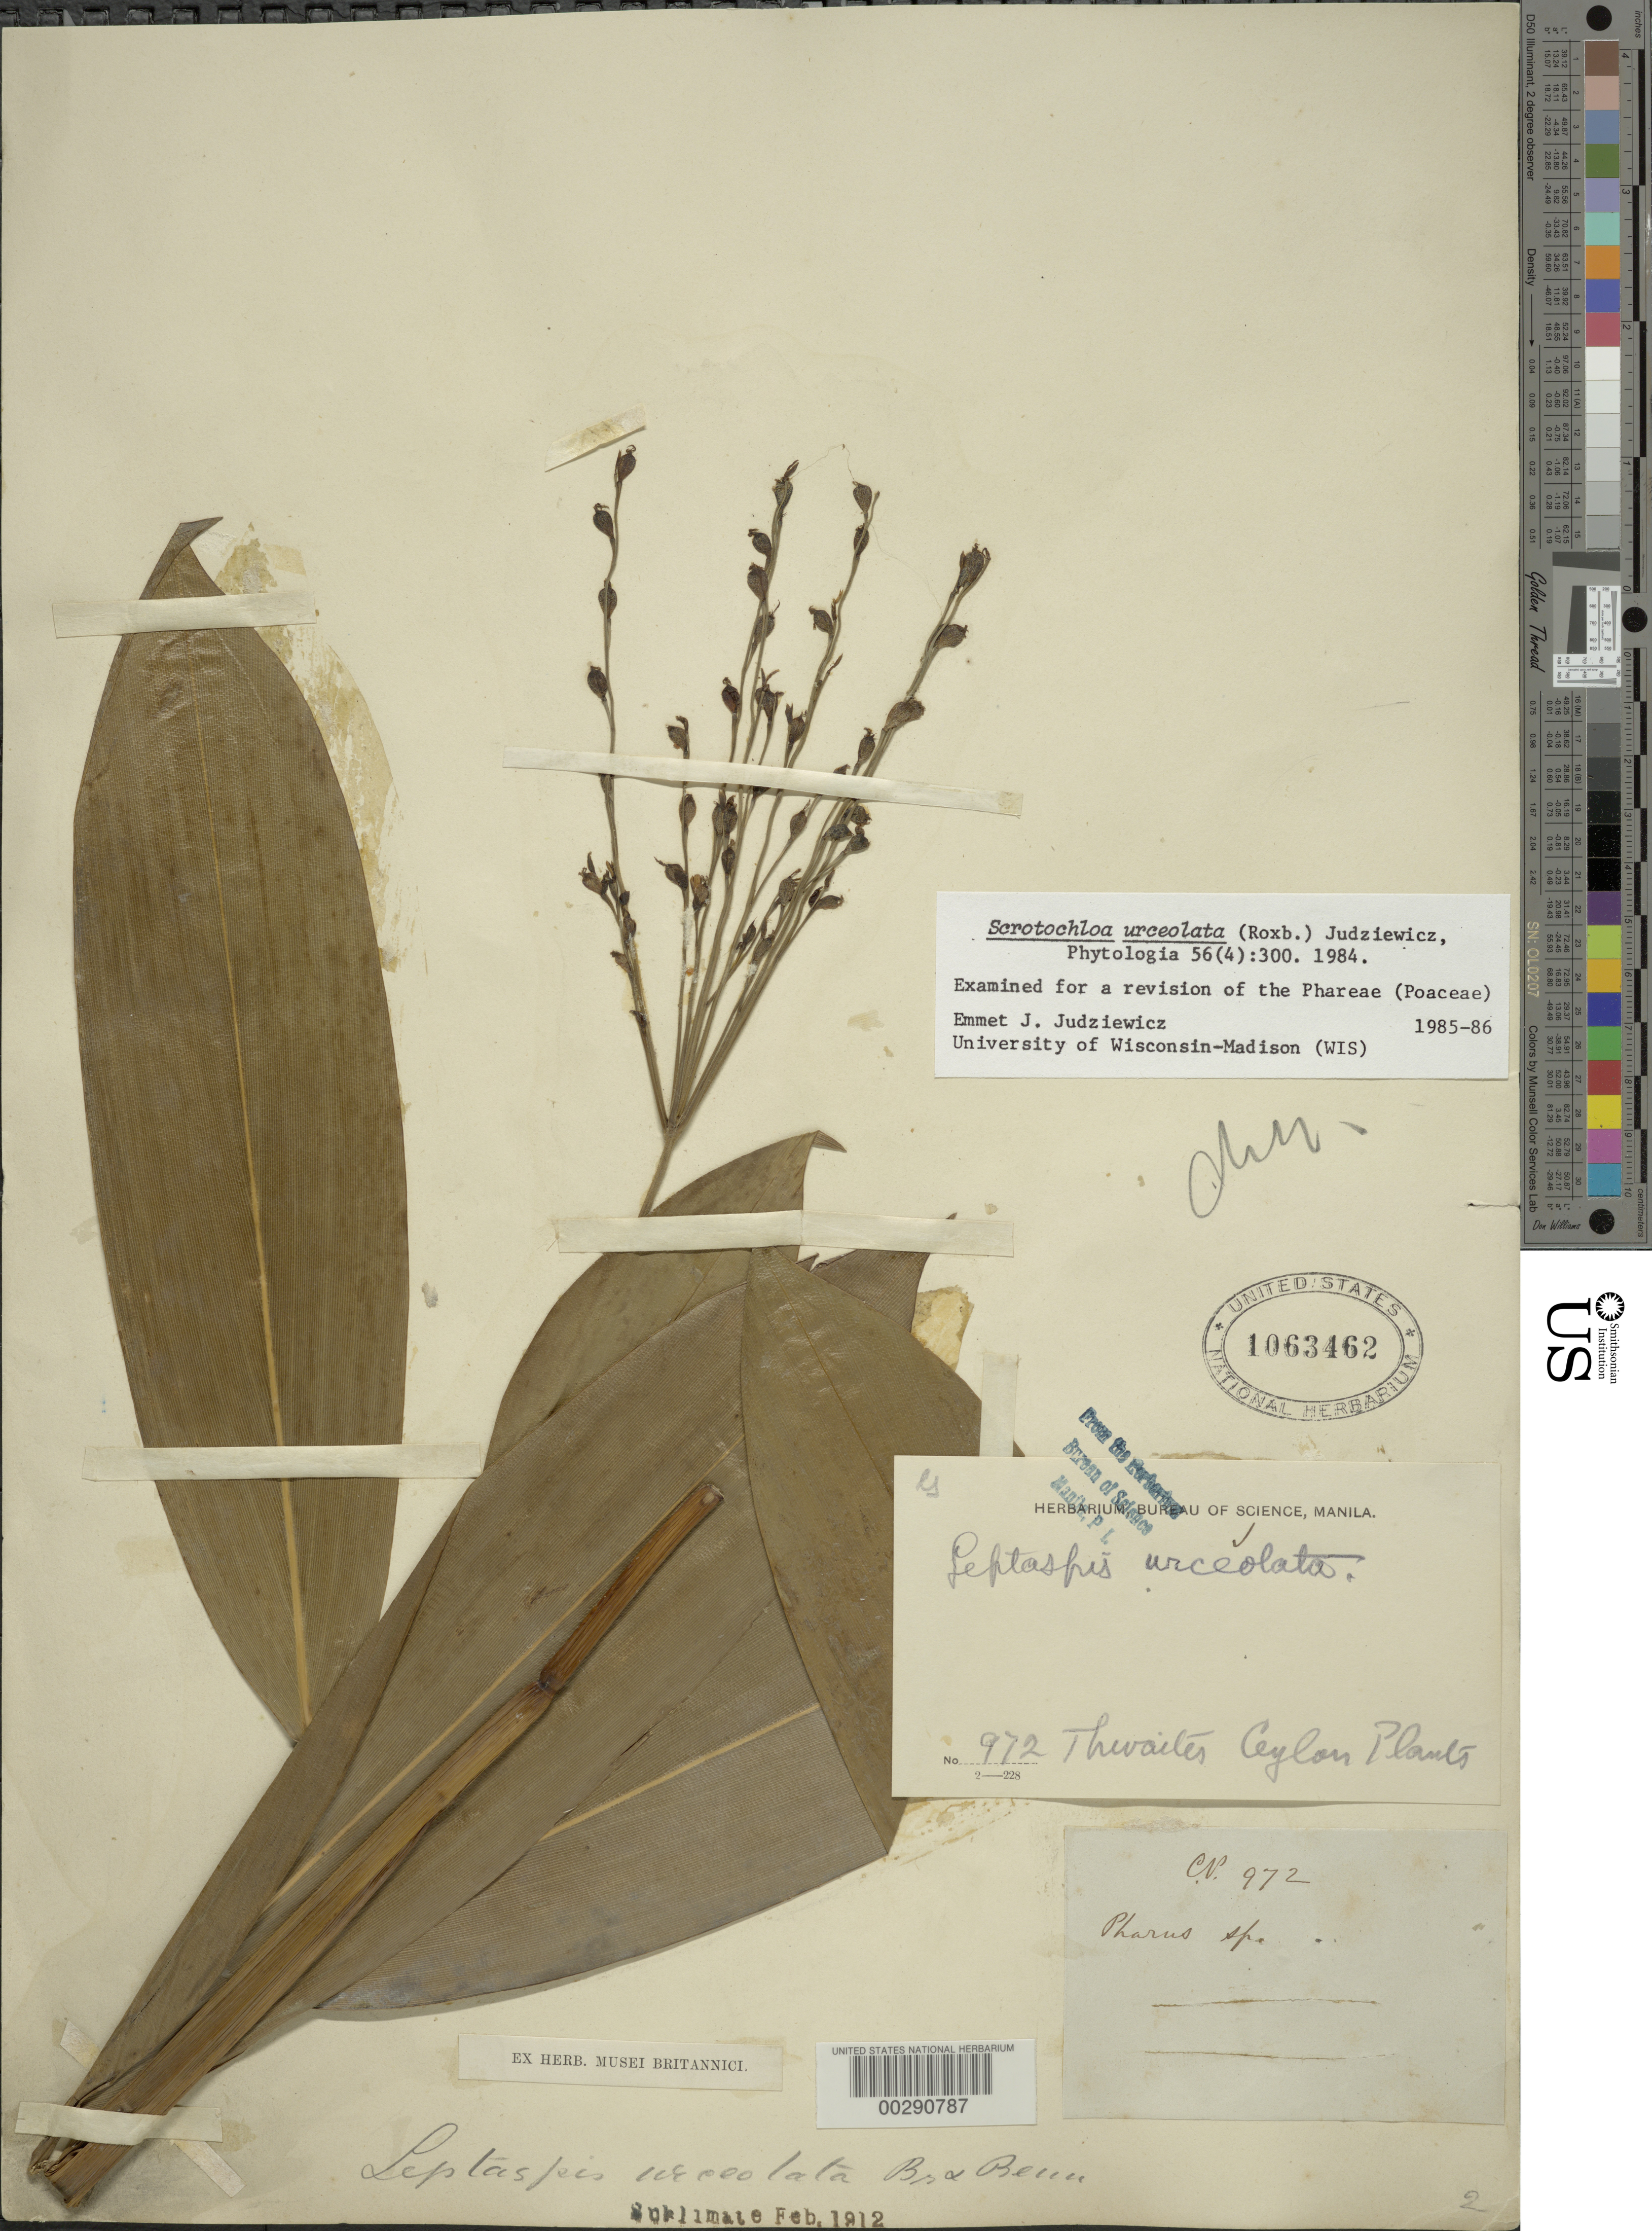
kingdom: Plantae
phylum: Tracheophyta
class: Liliopsida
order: Poales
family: Poaceae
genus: Scrotochloa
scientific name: Scrotochloa urceolata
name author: (Roxb.) Judz.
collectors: G. H. K. Thwaites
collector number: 972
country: Sri Lanka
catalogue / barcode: US 1063462